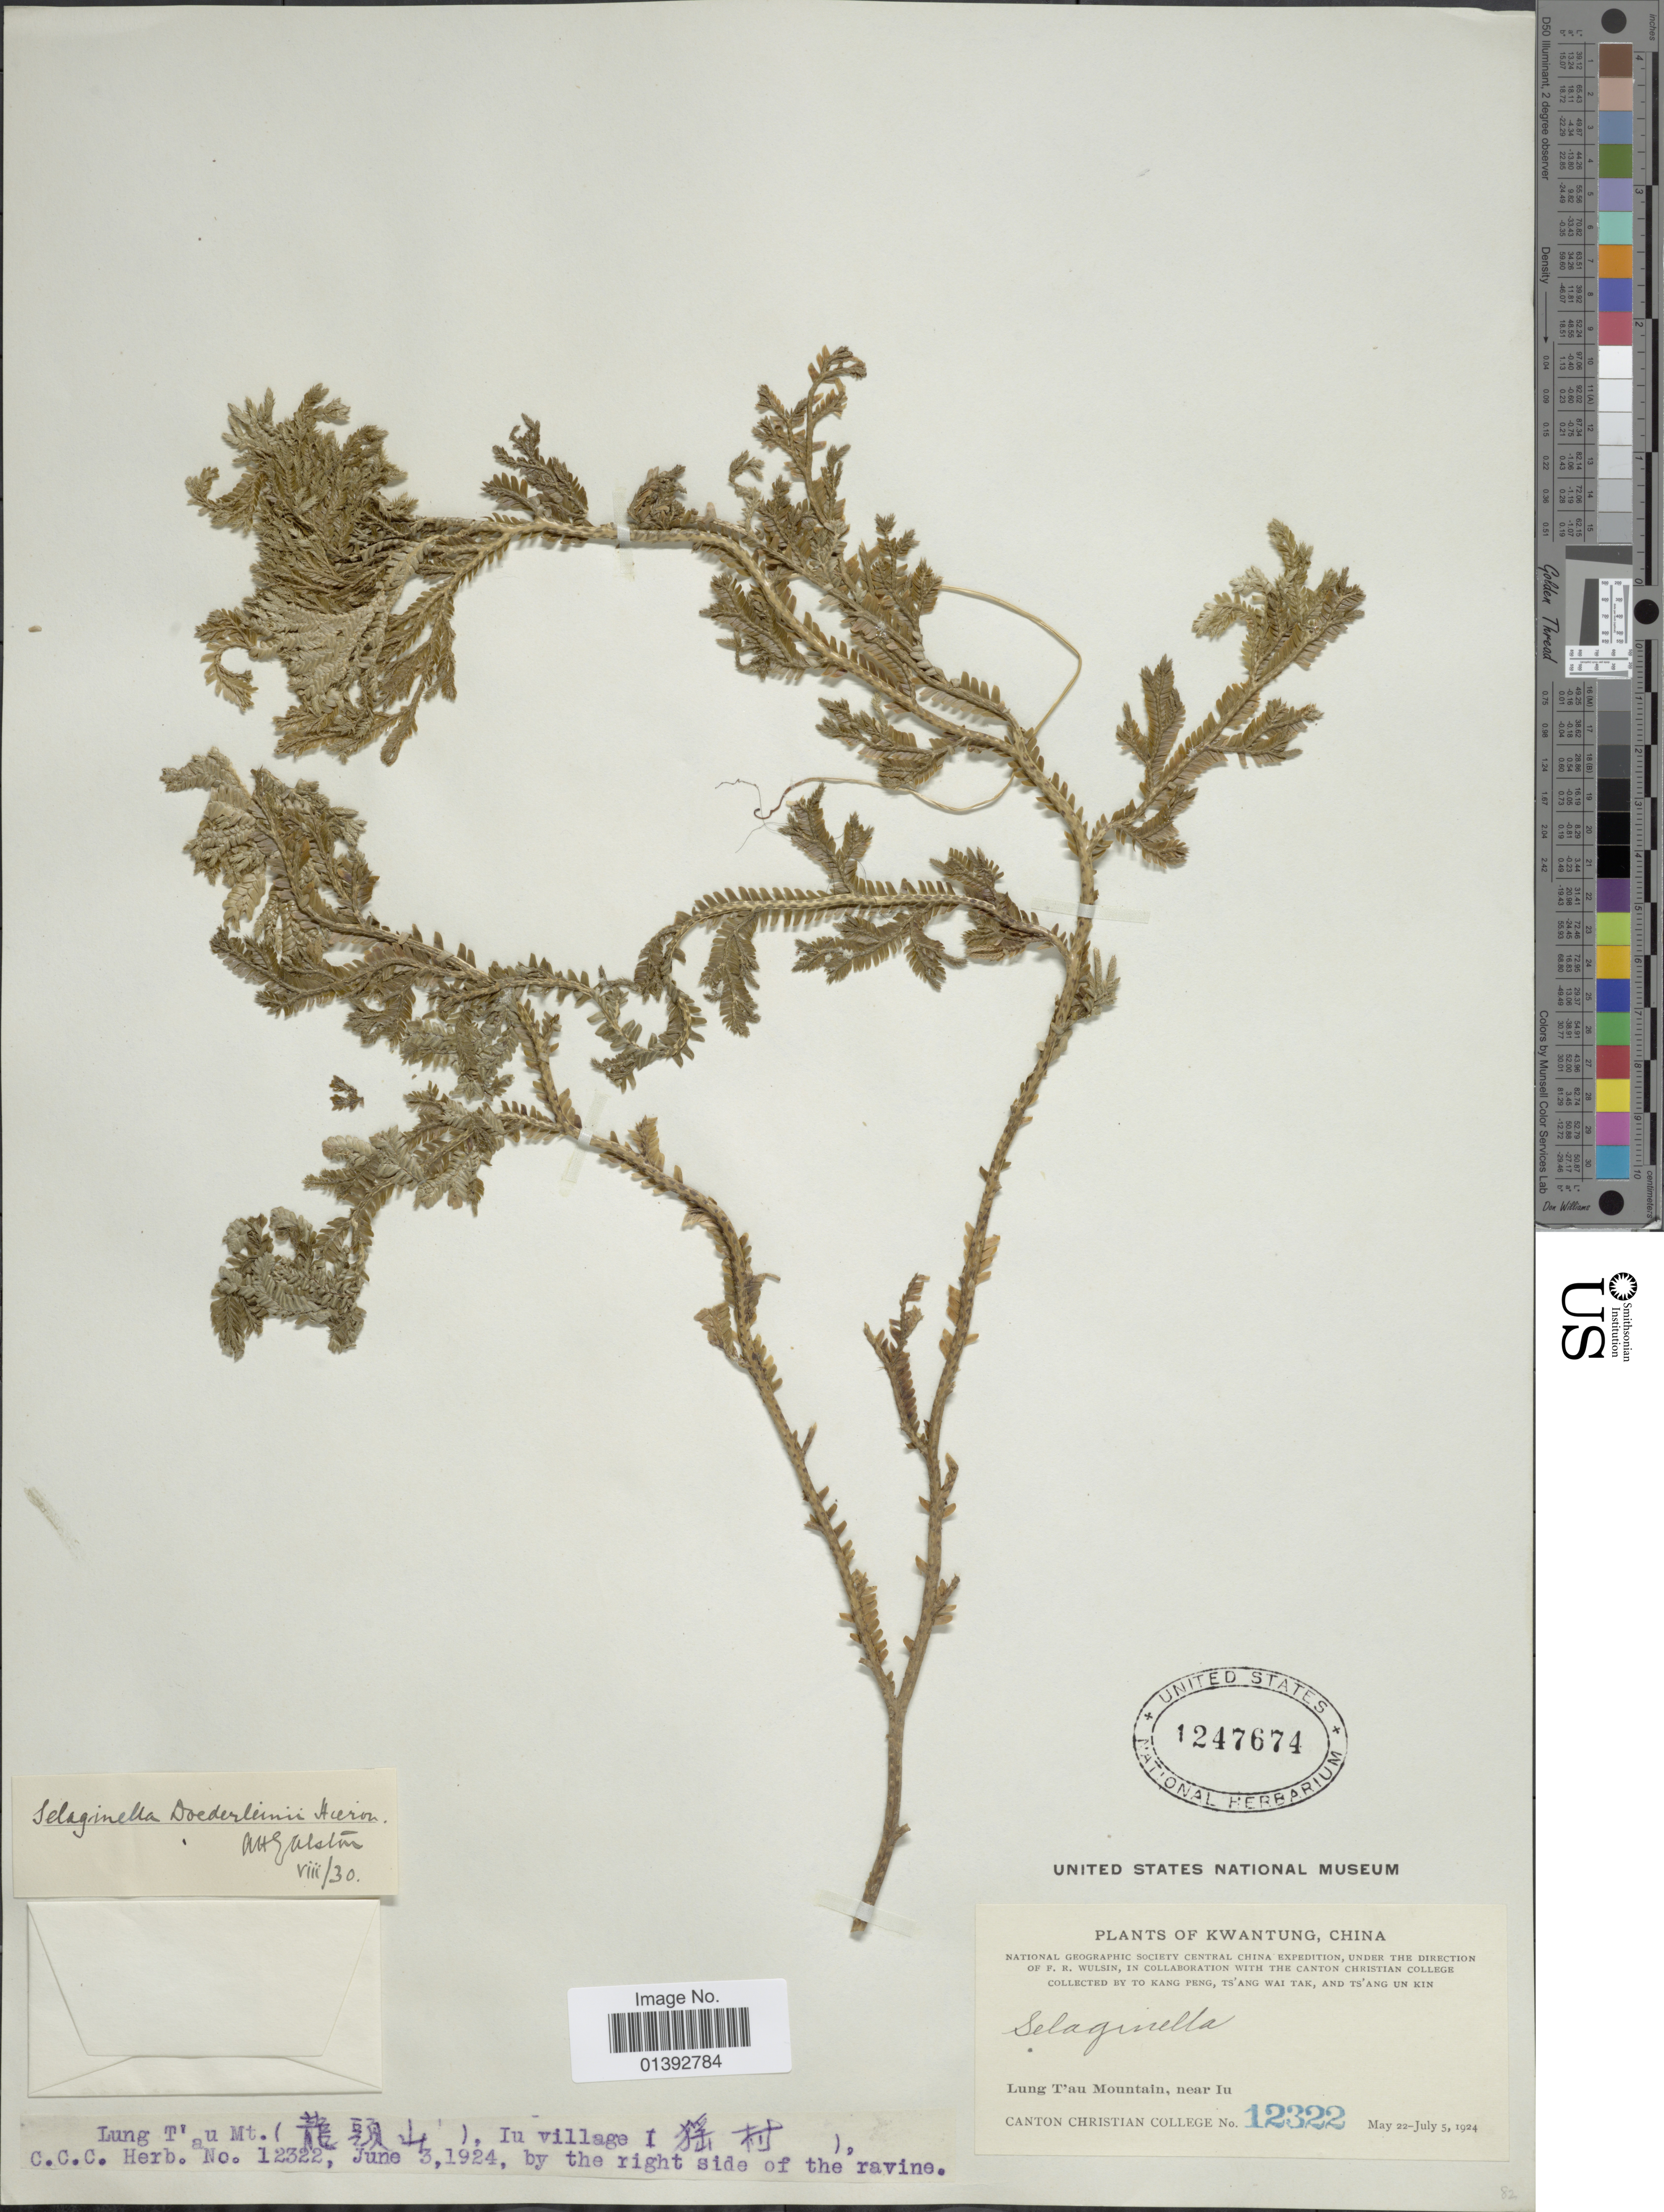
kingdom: Plantae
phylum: Tracheophyta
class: Lycopodiopsida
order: Selaginellales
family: Selaginellaceae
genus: Selaginella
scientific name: Selaginella doederleinii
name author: Hieron.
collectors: Canton Christian College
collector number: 12322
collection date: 1924-05-22/1924-07-05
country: China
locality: Kwangtung, Lung T'au Mountain, near Iu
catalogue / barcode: US 1247674